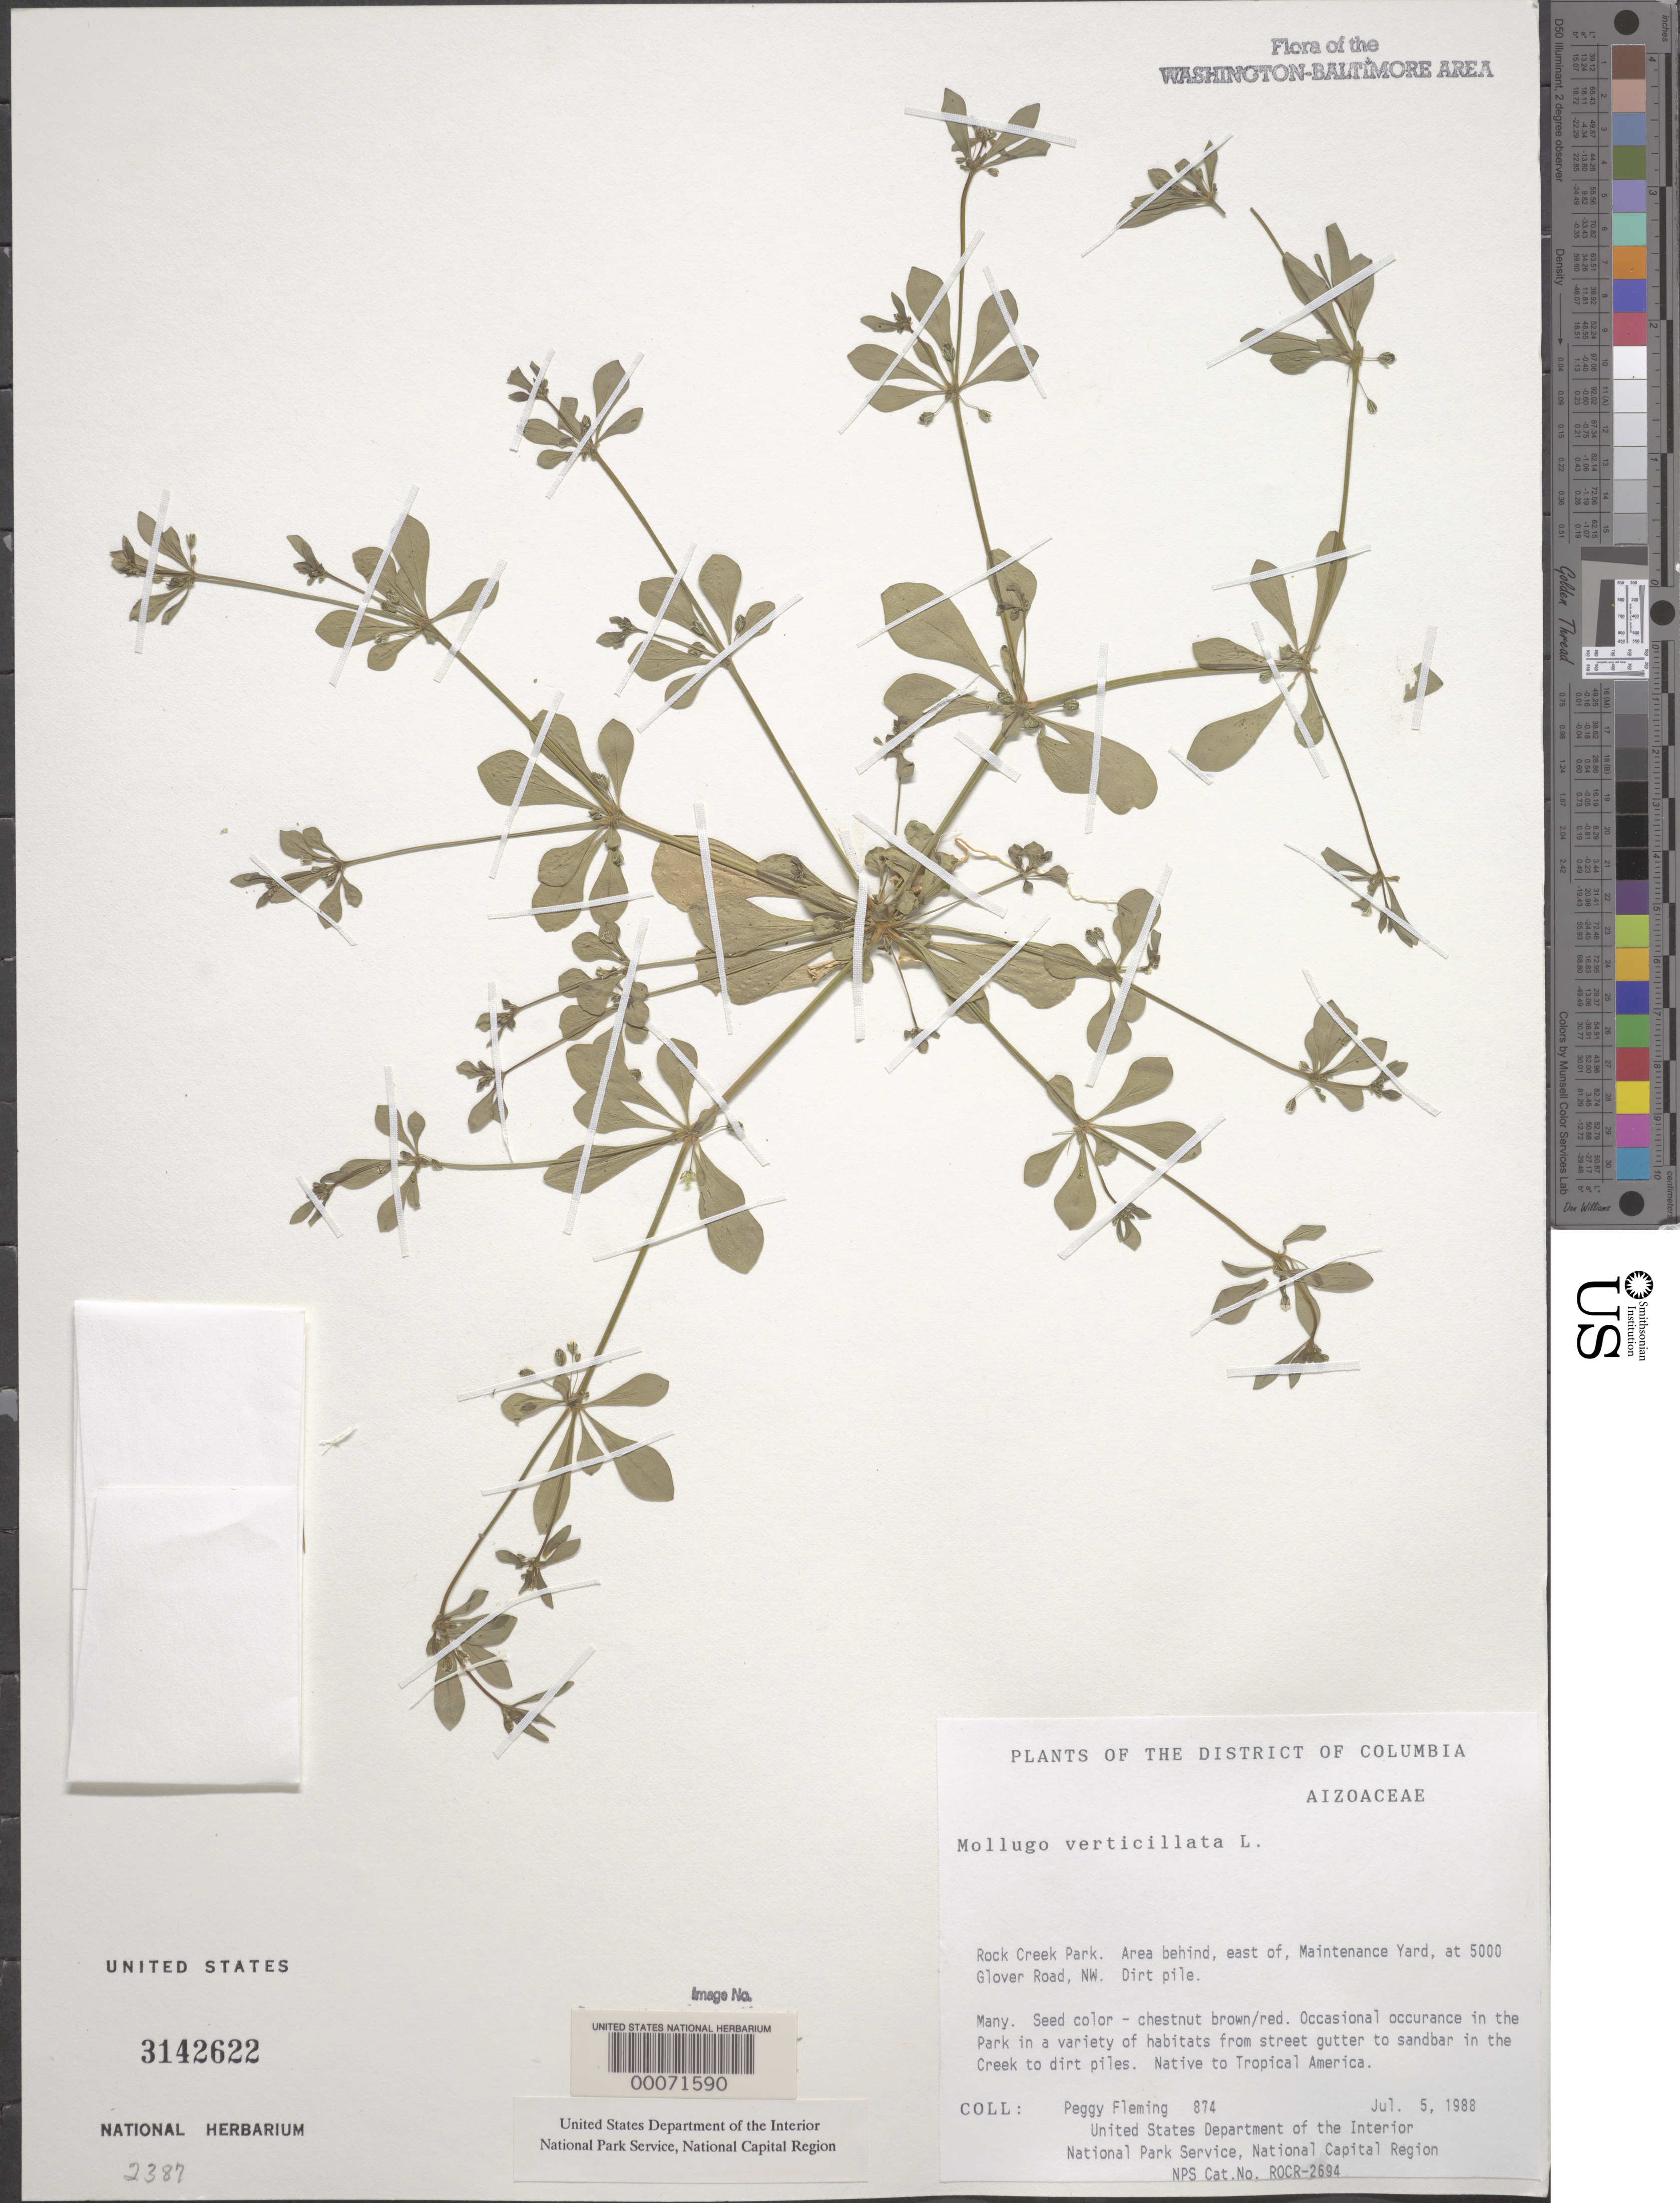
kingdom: Plantae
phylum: Tracheophyta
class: Magnoliopsida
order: Caryophyllales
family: Molluginaceae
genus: Mollugo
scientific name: Mollugo verticillata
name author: L.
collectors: P. Fleming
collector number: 874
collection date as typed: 05 Jul 1988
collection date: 1988-07-05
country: United States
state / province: District of Columbia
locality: Rock Creek Park, E of maintenance yard, 5000 Glover Road Rock Creek Park & vicinity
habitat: Dirt pile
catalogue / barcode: US 3142622